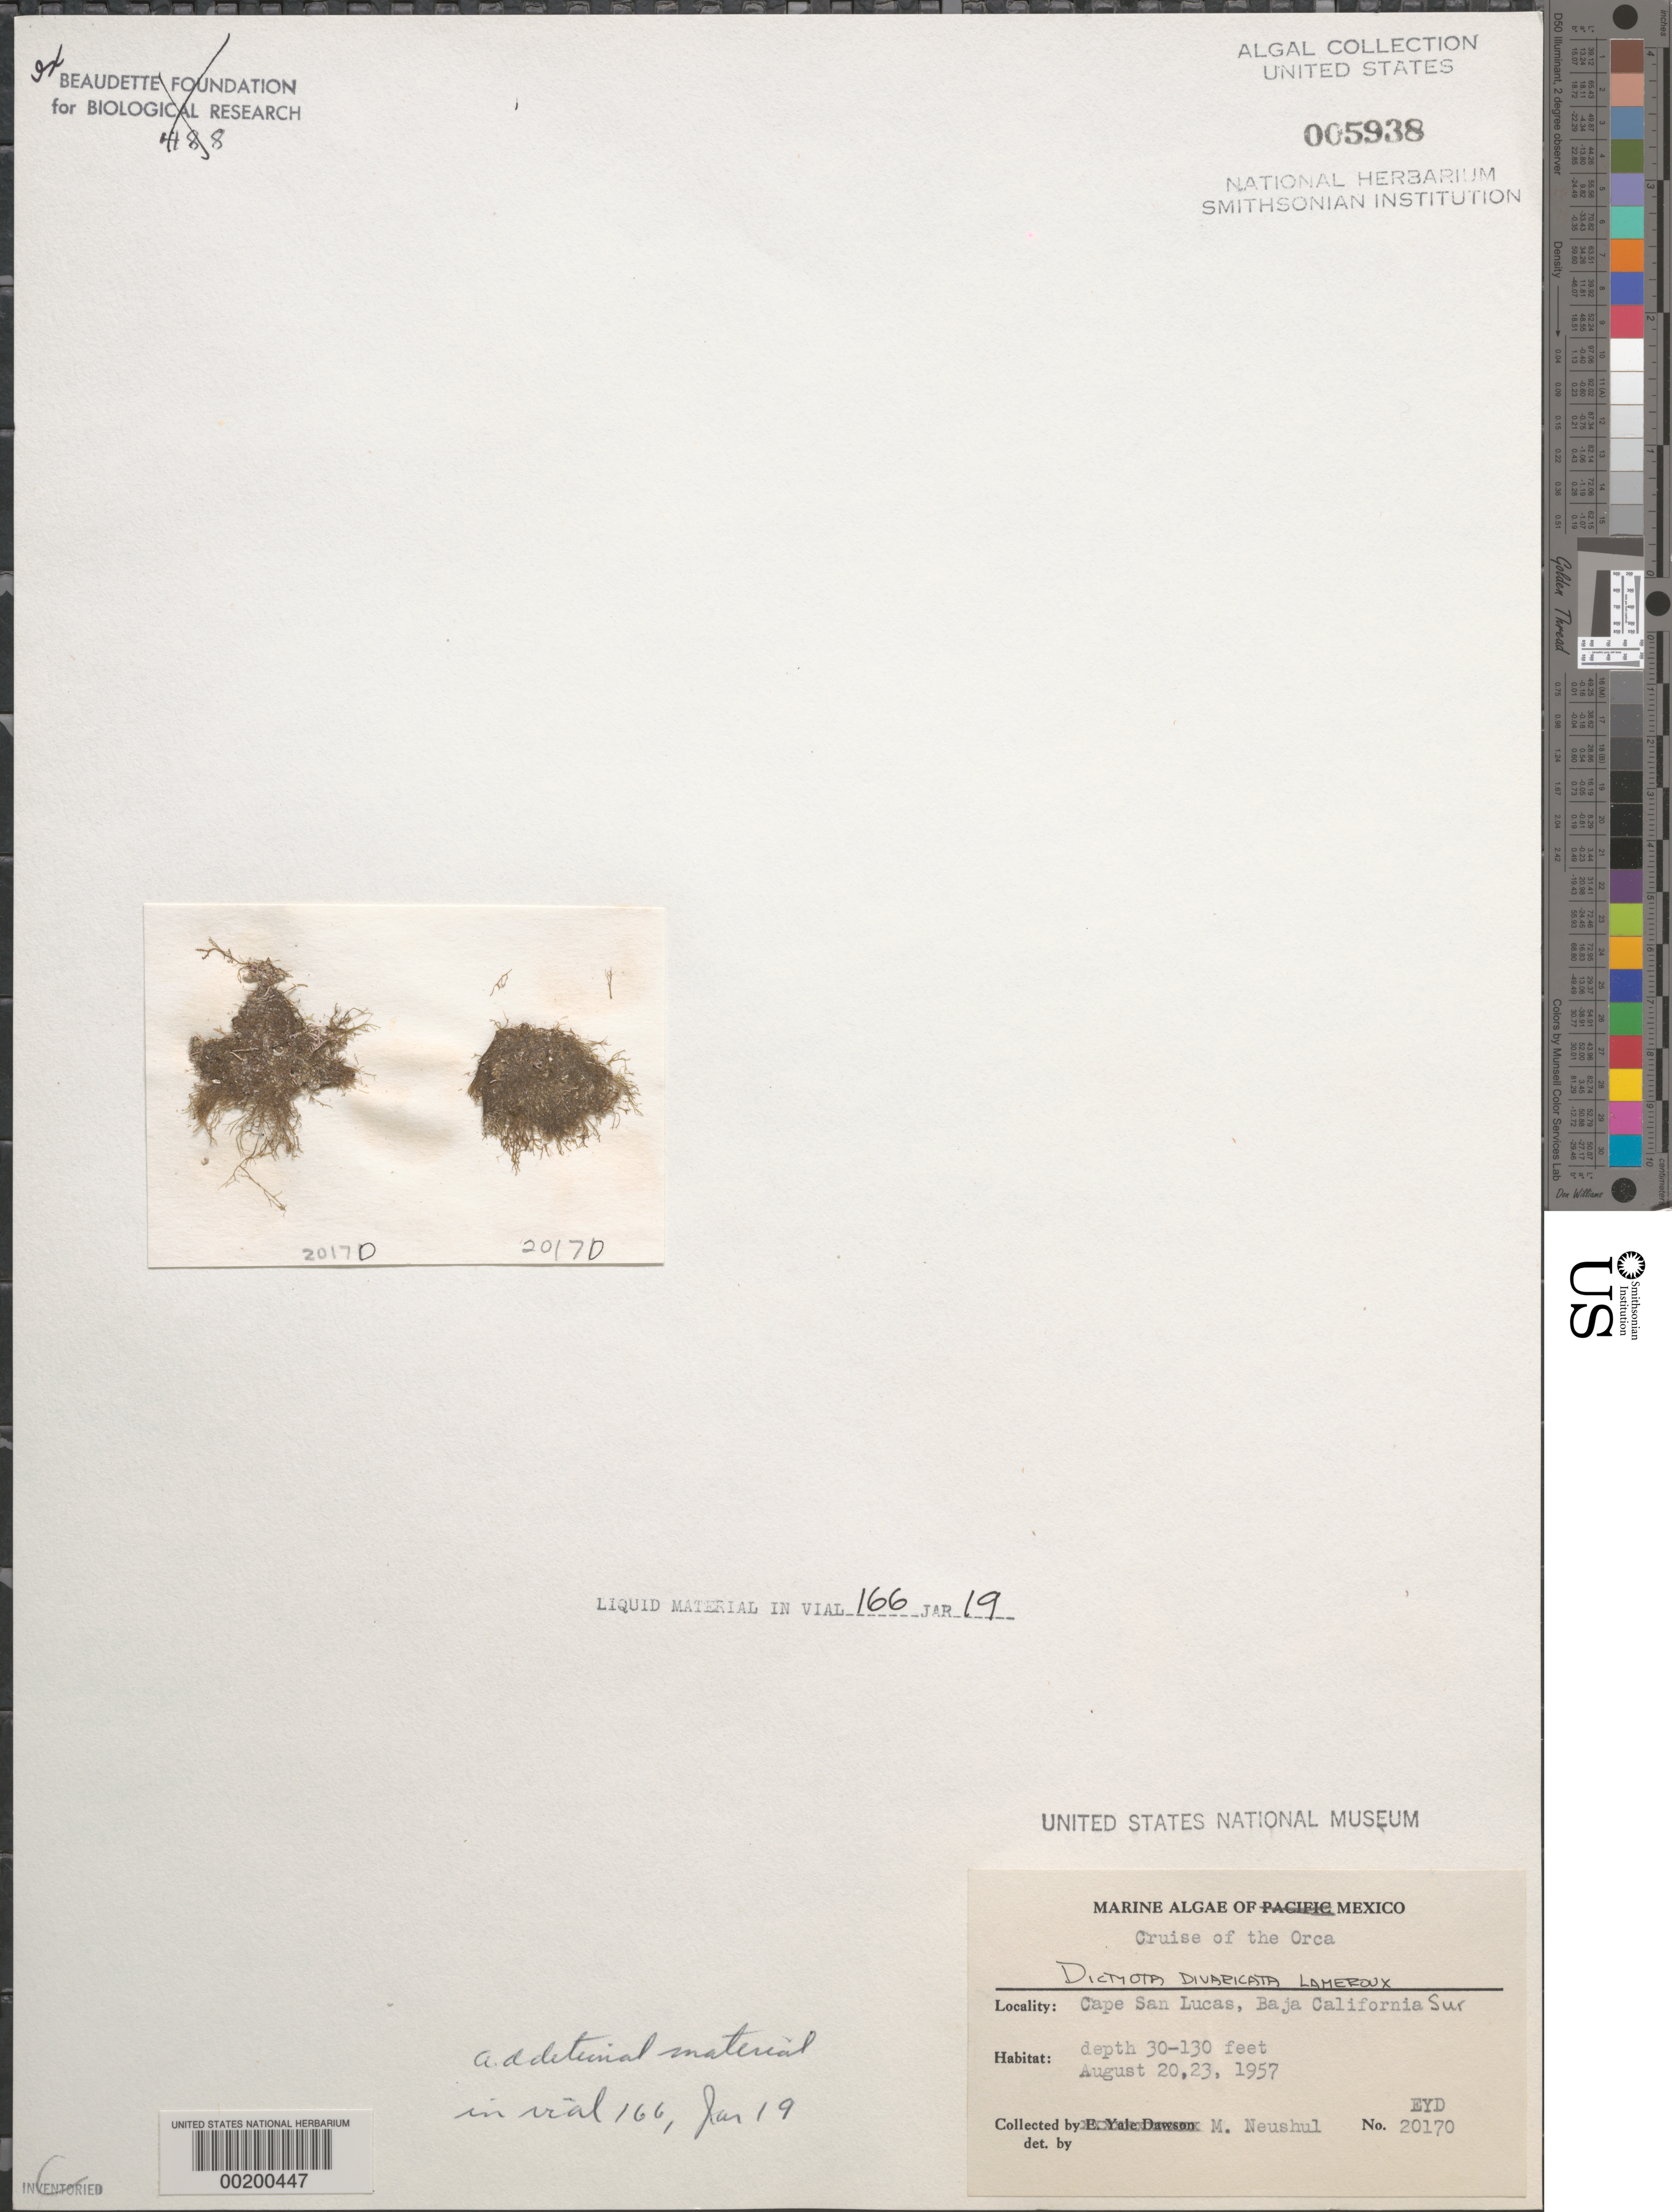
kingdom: Chromista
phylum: Ochrophyta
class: Phaeophyceae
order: Dictyotales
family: Dictyotaceae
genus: Dictyota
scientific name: Dictyota divaricata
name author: J.V.Lamouroux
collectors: M. Neushul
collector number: EYD 20170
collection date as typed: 20 Aug 1957 AND 23 Aug 1957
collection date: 1957-08-20,1957-08-23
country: Mexico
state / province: Baja California Sur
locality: Cabo San Lucas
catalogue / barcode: US 5938